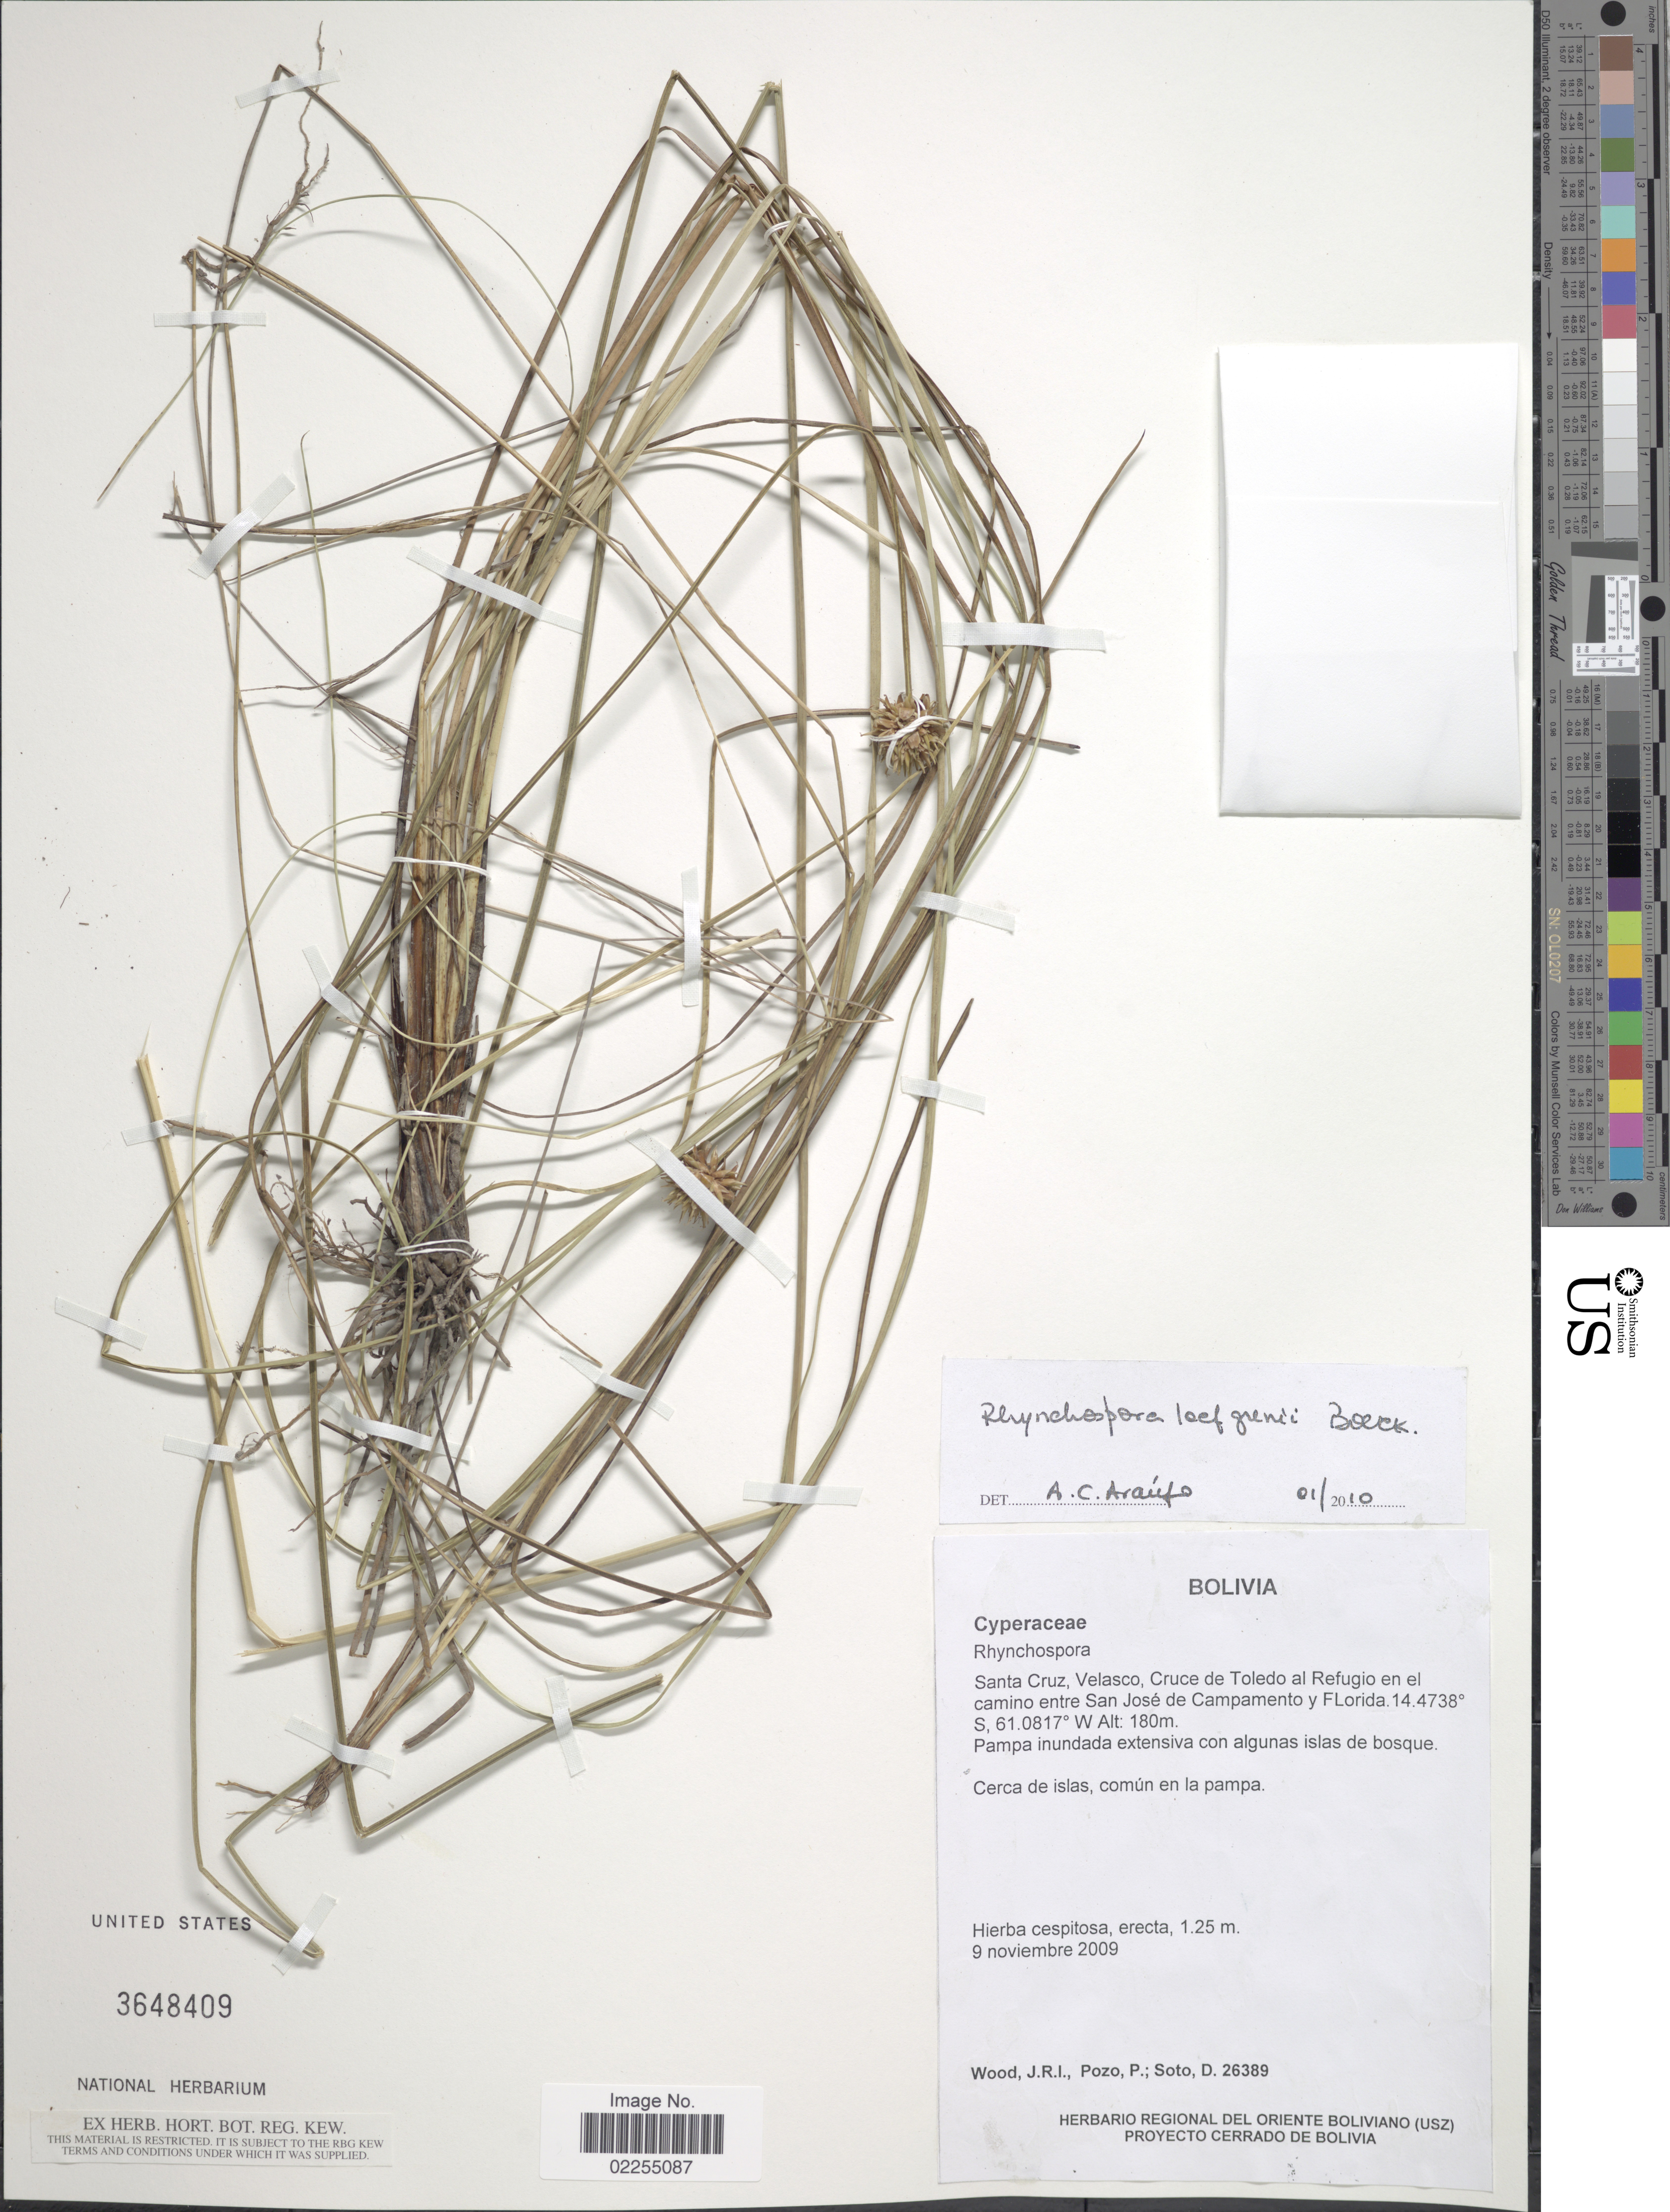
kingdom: Plantae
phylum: Tracheophyta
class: Liliopsida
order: Poales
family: Cyperaceae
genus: Rhynchospora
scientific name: Rhynchospora loefgrenii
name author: Boeckeler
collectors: J. R. I. Wood, P. Pozo & D. Soto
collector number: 26389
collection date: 2009-11-09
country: Bolivia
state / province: Santa Cruz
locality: Velasco, Cruce de Toledo al Refugio en el camino entre San Jose de Campamento y Florida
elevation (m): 180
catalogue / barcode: US 3648409